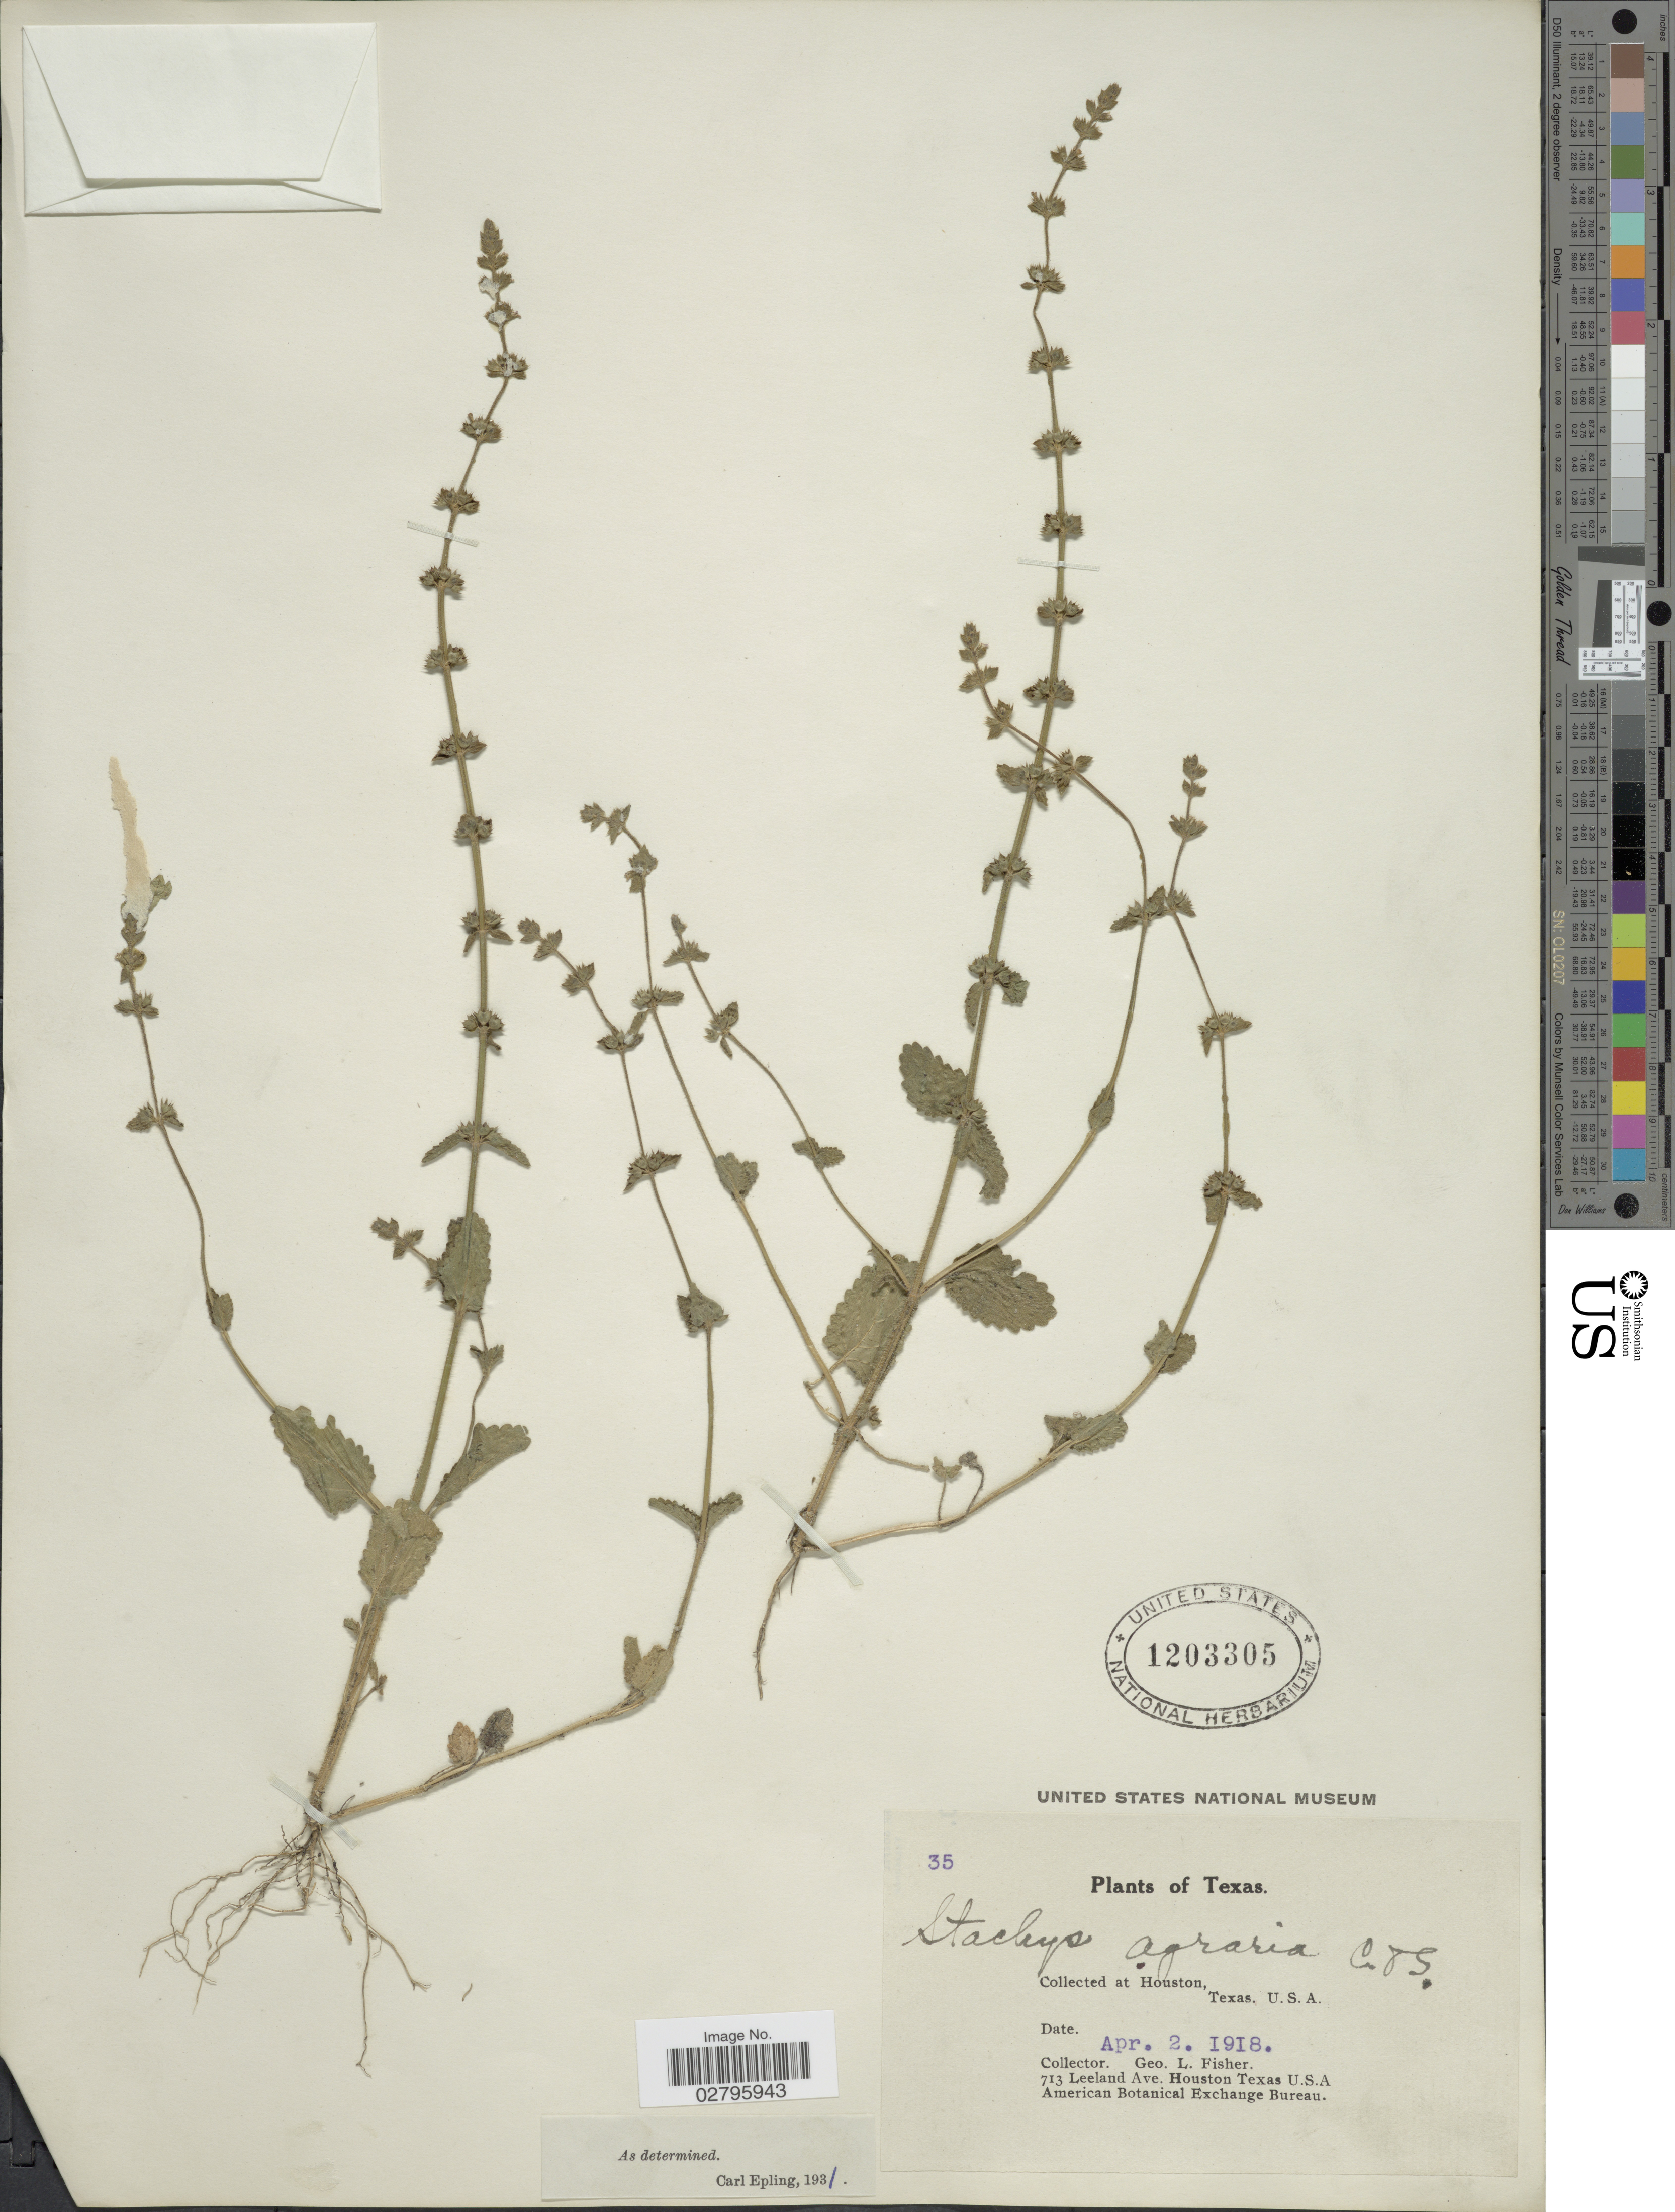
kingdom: Plantae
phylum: Tracheophyta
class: Magnoliopsida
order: Lamiales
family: Lamiaceae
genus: Stachys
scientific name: Stachys agraria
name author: Schltdl. & Cham.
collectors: G. L. Fisher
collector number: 35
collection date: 1918-04-02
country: United States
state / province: Texas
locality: At Houston, Texas.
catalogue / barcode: US 1203305